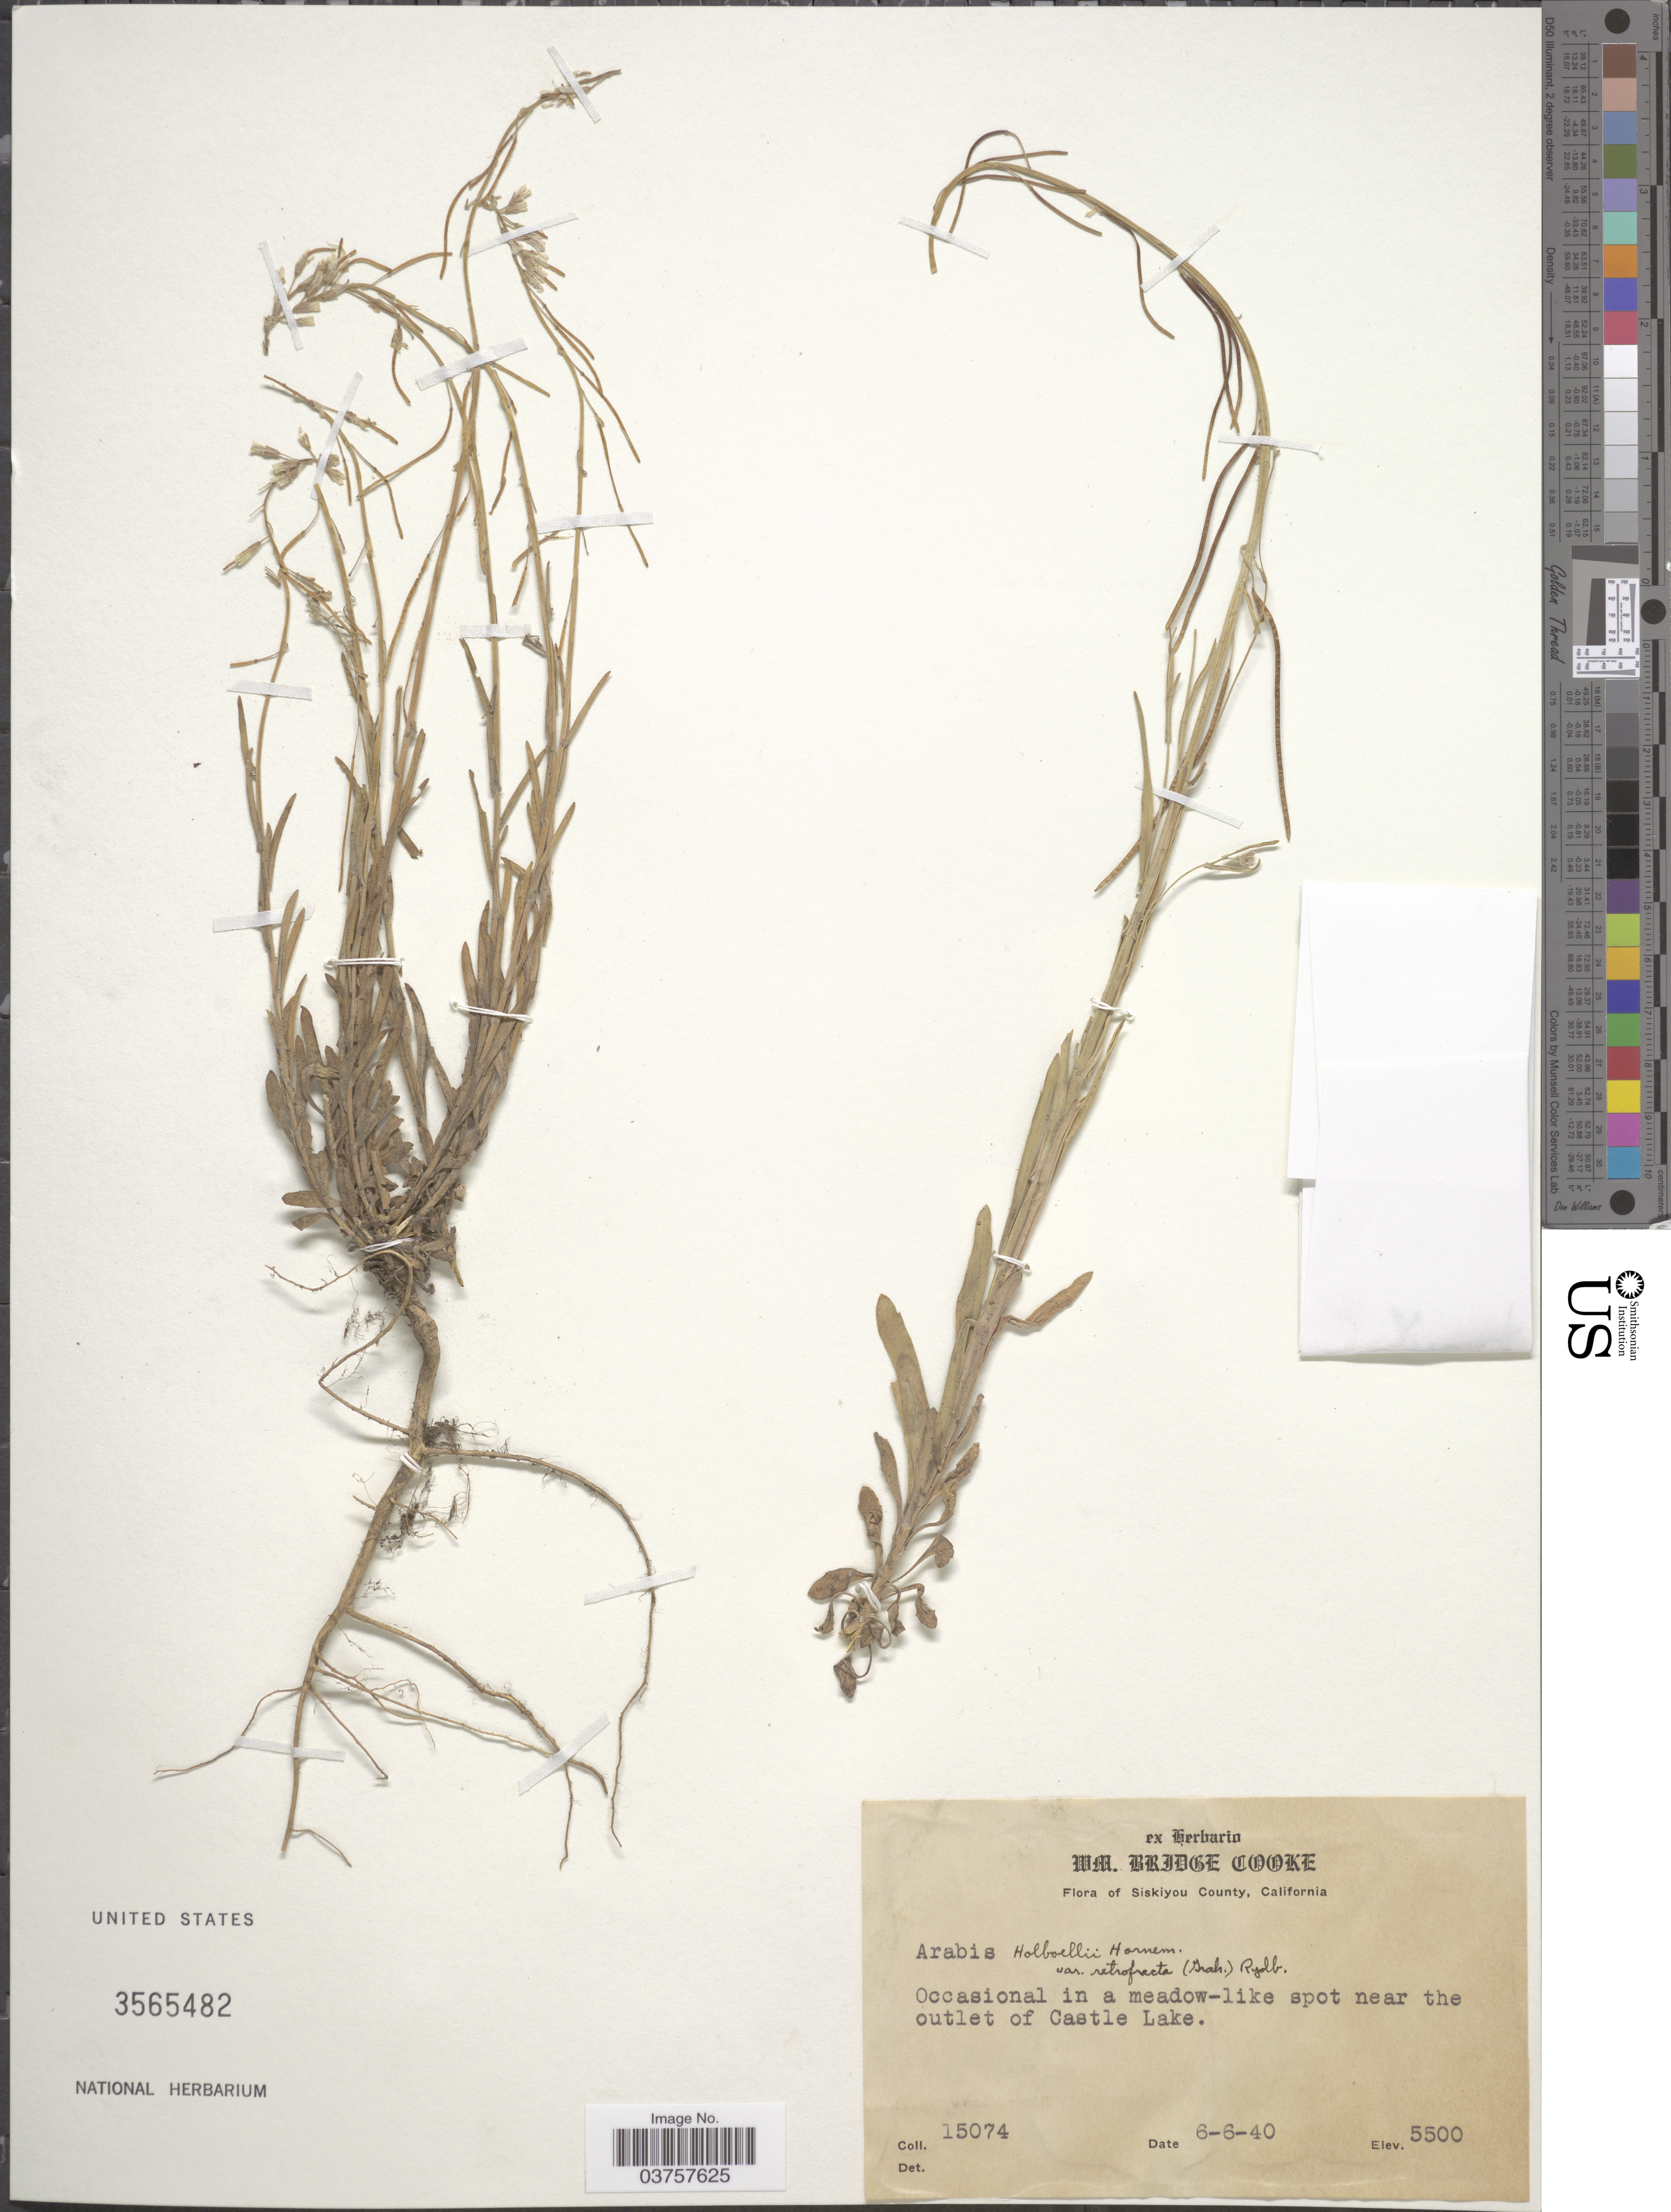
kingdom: Plantae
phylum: Tracheophyta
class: Magnoliopsida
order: Brassicales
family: Brassicaceae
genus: Arabis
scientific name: Arabis holboellii var. retrofracta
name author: Rydb.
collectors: ex herb. WM. Bridge Cooke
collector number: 15074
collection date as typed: Transcribed d/m/y: 6/6/40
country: United States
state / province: California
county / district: Siskiyou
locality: Siskiyou County. Occasional in a meadow-like spot near the outlet of Castle Lake.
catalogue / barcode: US 3565482